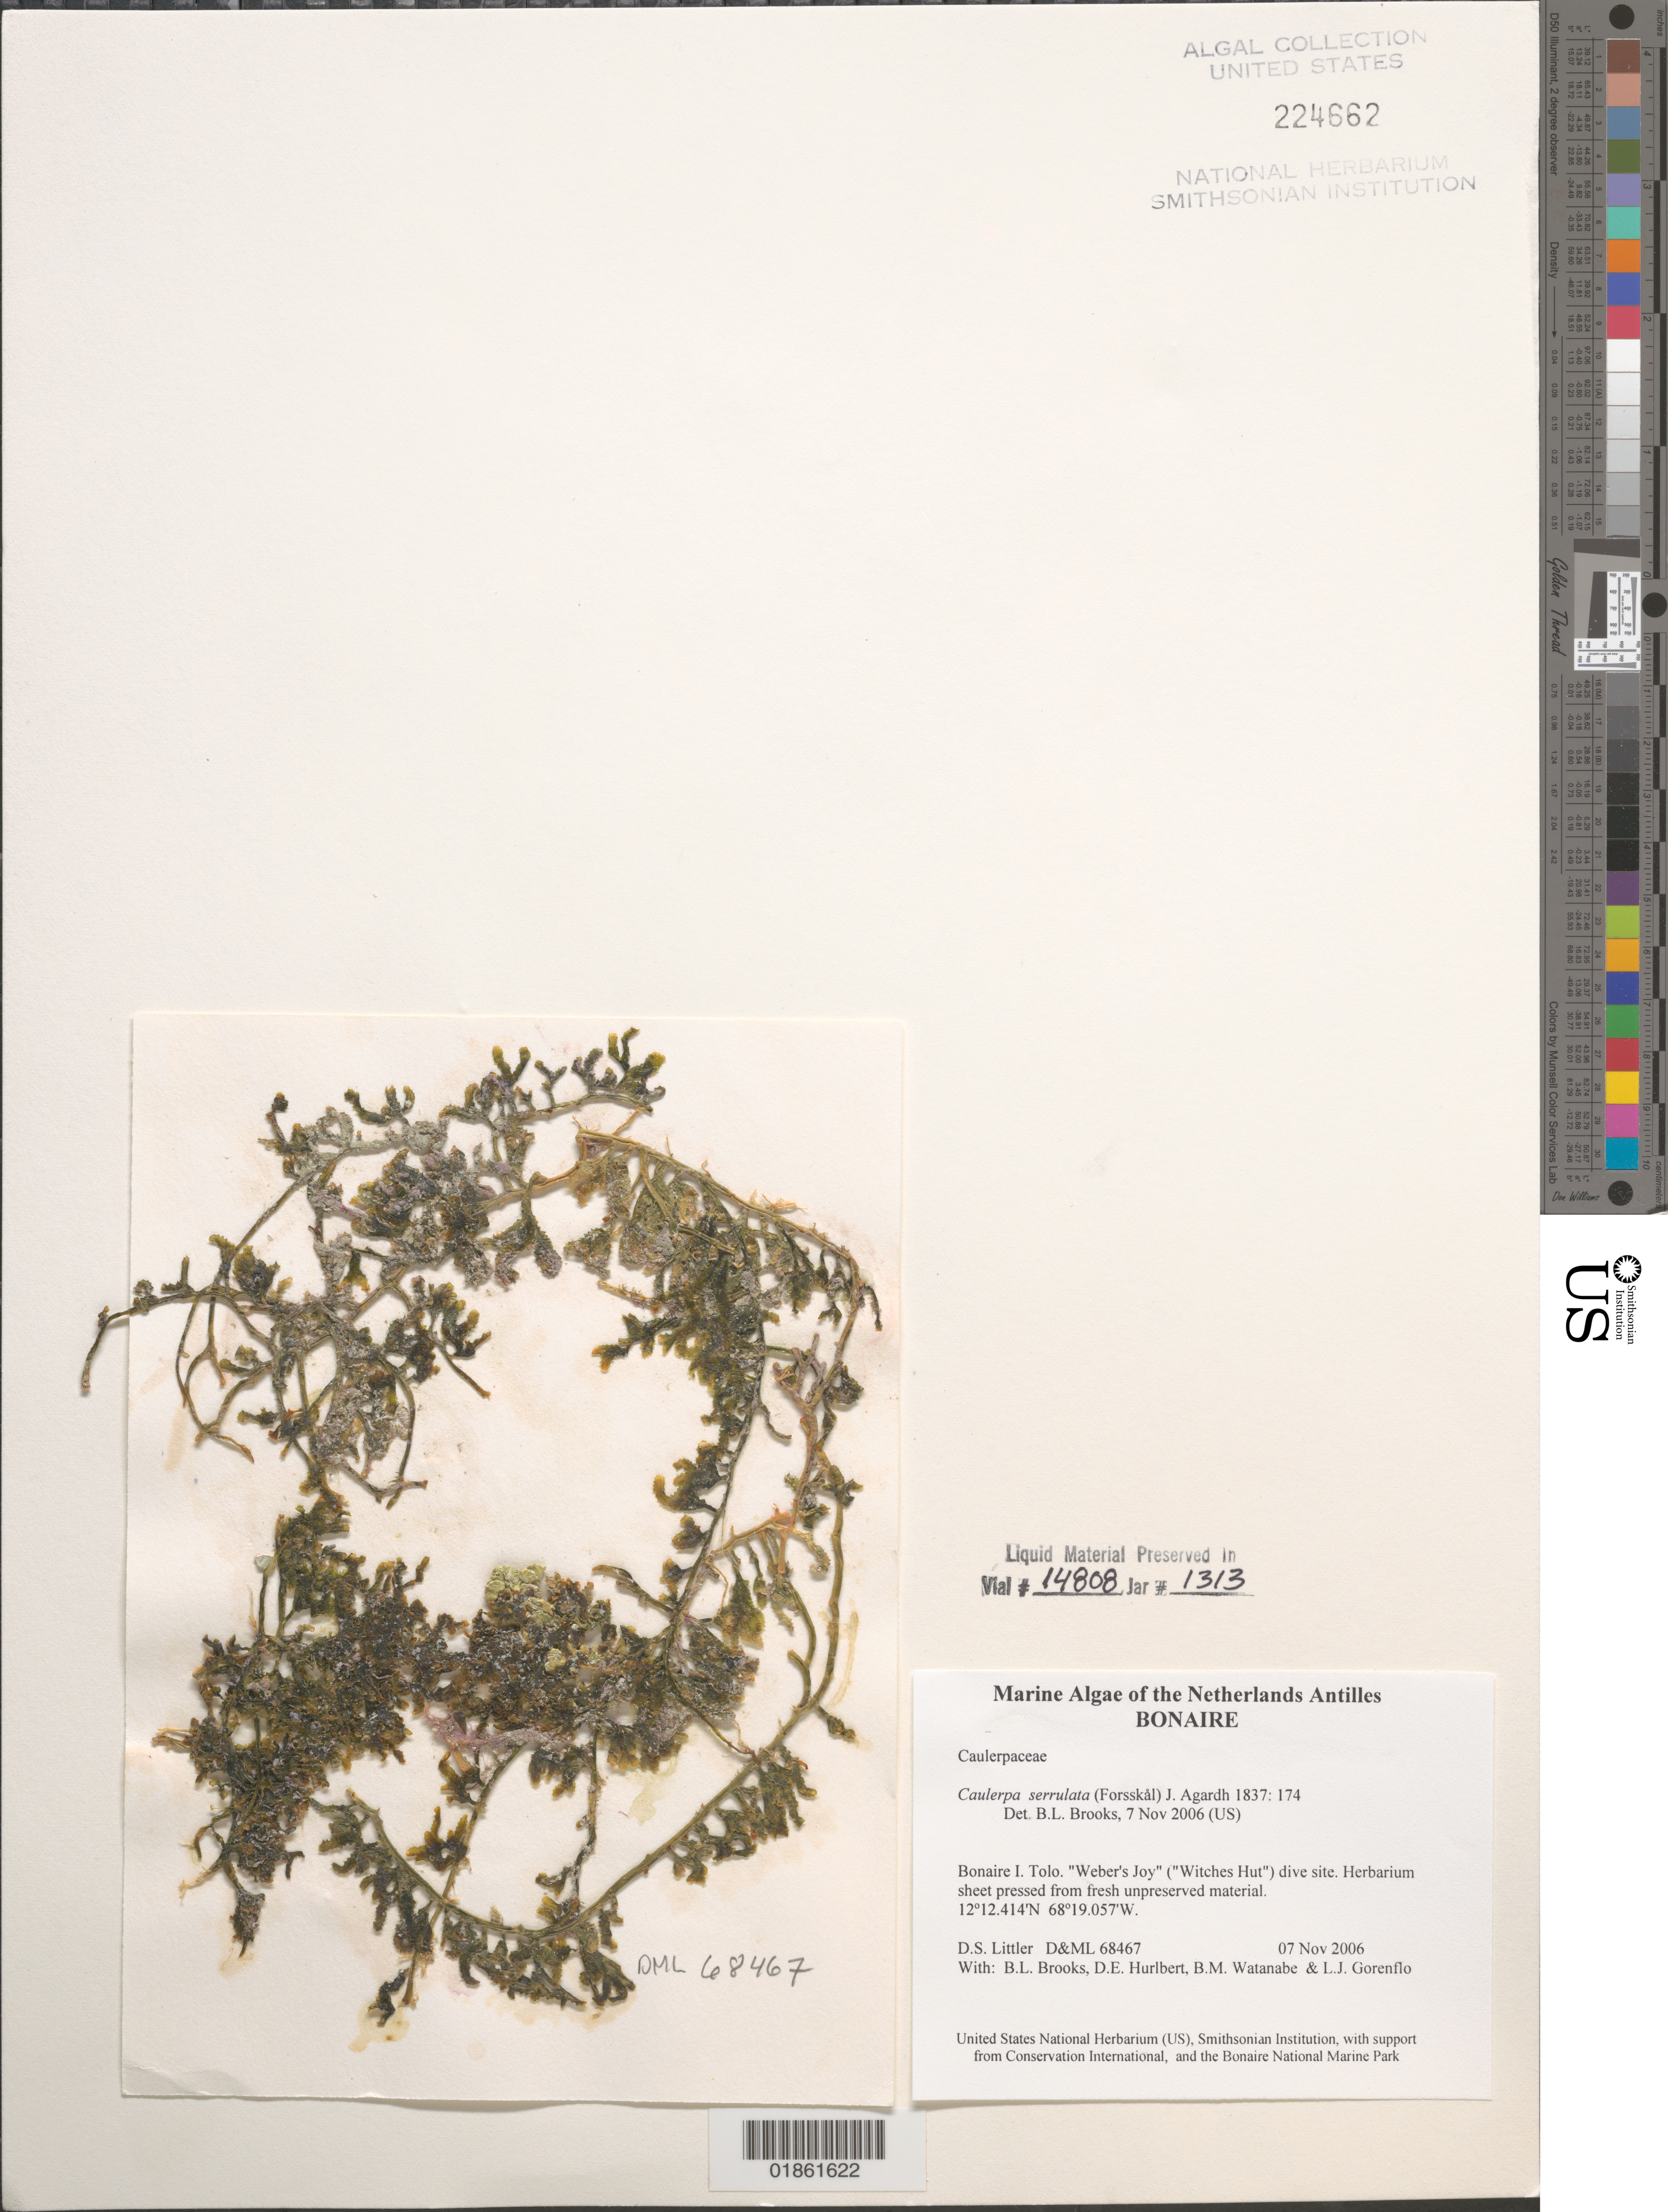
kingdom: Plantae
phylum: Chlorophyta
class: Ulvophyceae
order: Bryopsidales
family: Caulerpaceae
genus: Caulerpa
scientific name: Caulerpa serrulata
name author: (Forssk.) J. Agardh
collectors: D. S. Littler, M. M. Littler, D. Hurlburt & L. Gorenflo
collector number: D&ML 68467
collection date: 2006-11-07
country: Netherlands Antilles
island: Bonaire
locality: Bonaire. Weber's Joy or Witches Hut dive site.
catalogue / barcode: US 224662